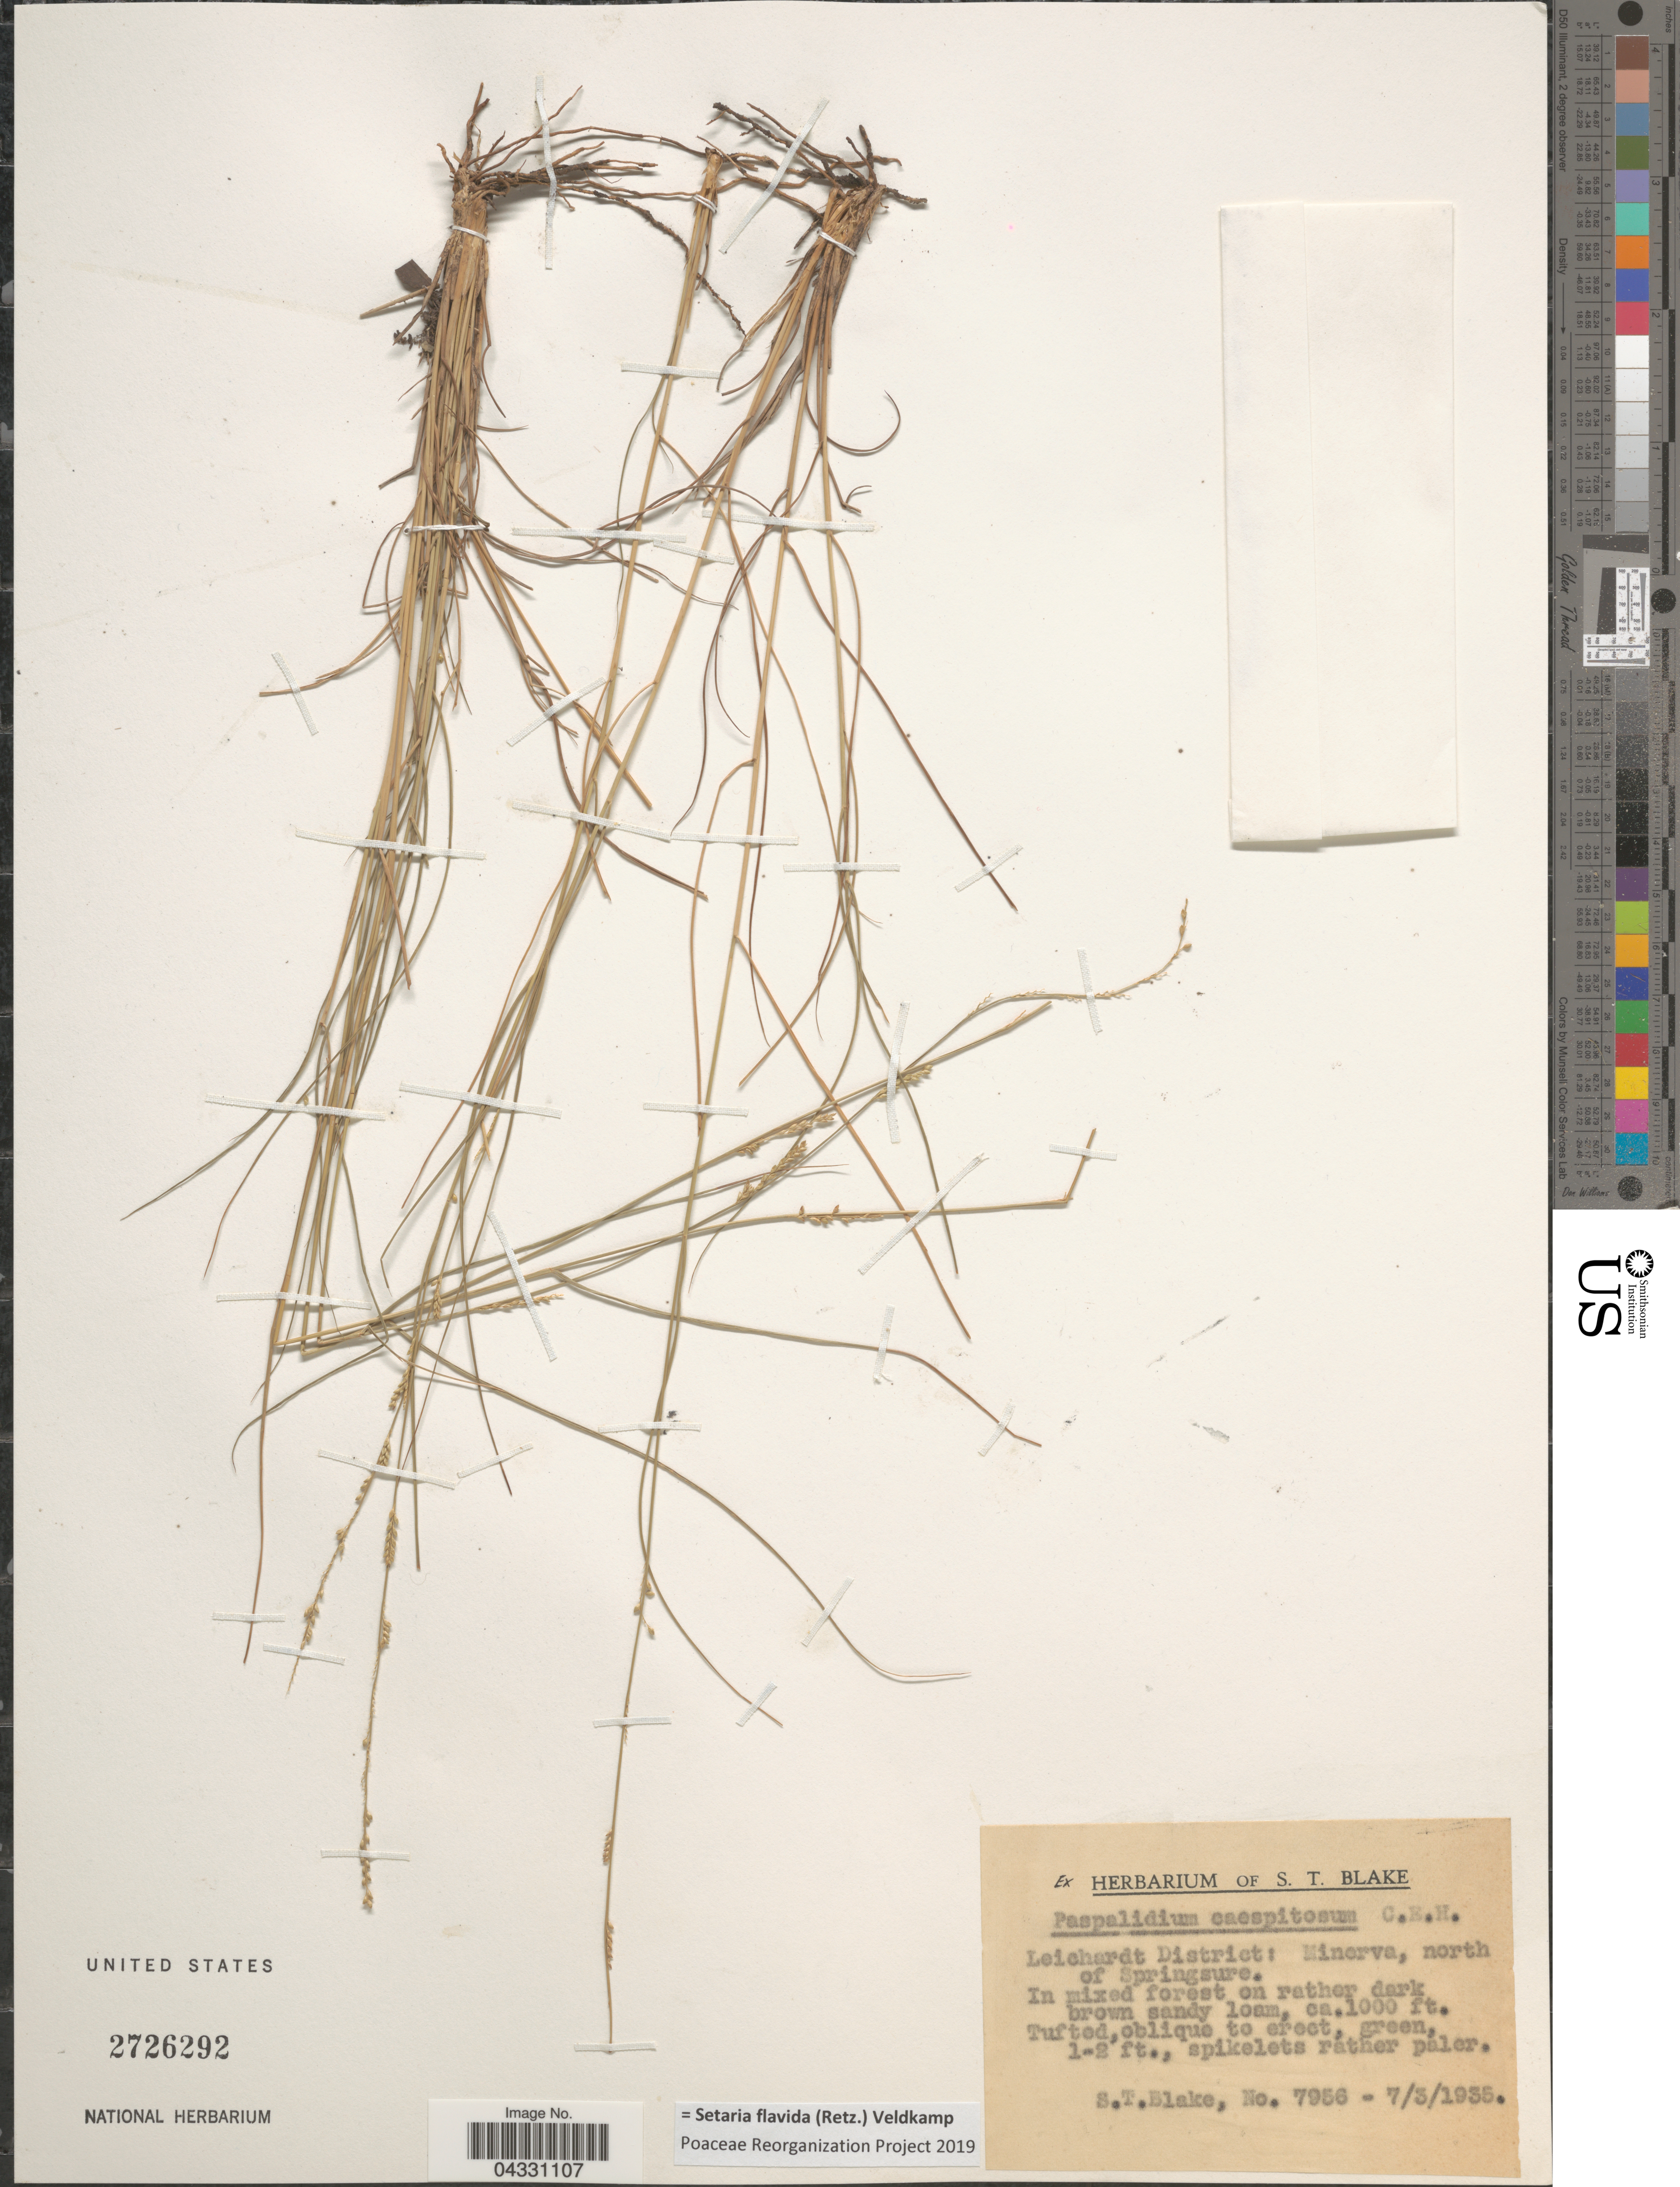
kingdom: Plantae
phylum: Tracheophyta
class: Liliopsida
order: Poales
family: Poaceae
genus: Setaria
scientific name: Setaria flavida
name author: (Retz.) Veldkamp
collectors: S. T. Blake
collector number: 7956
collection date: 1935-03-07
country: Australia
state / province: Queensland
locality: Leichardt District: Minerva, north of Springsure.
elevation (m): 305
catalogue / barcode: US 2726292